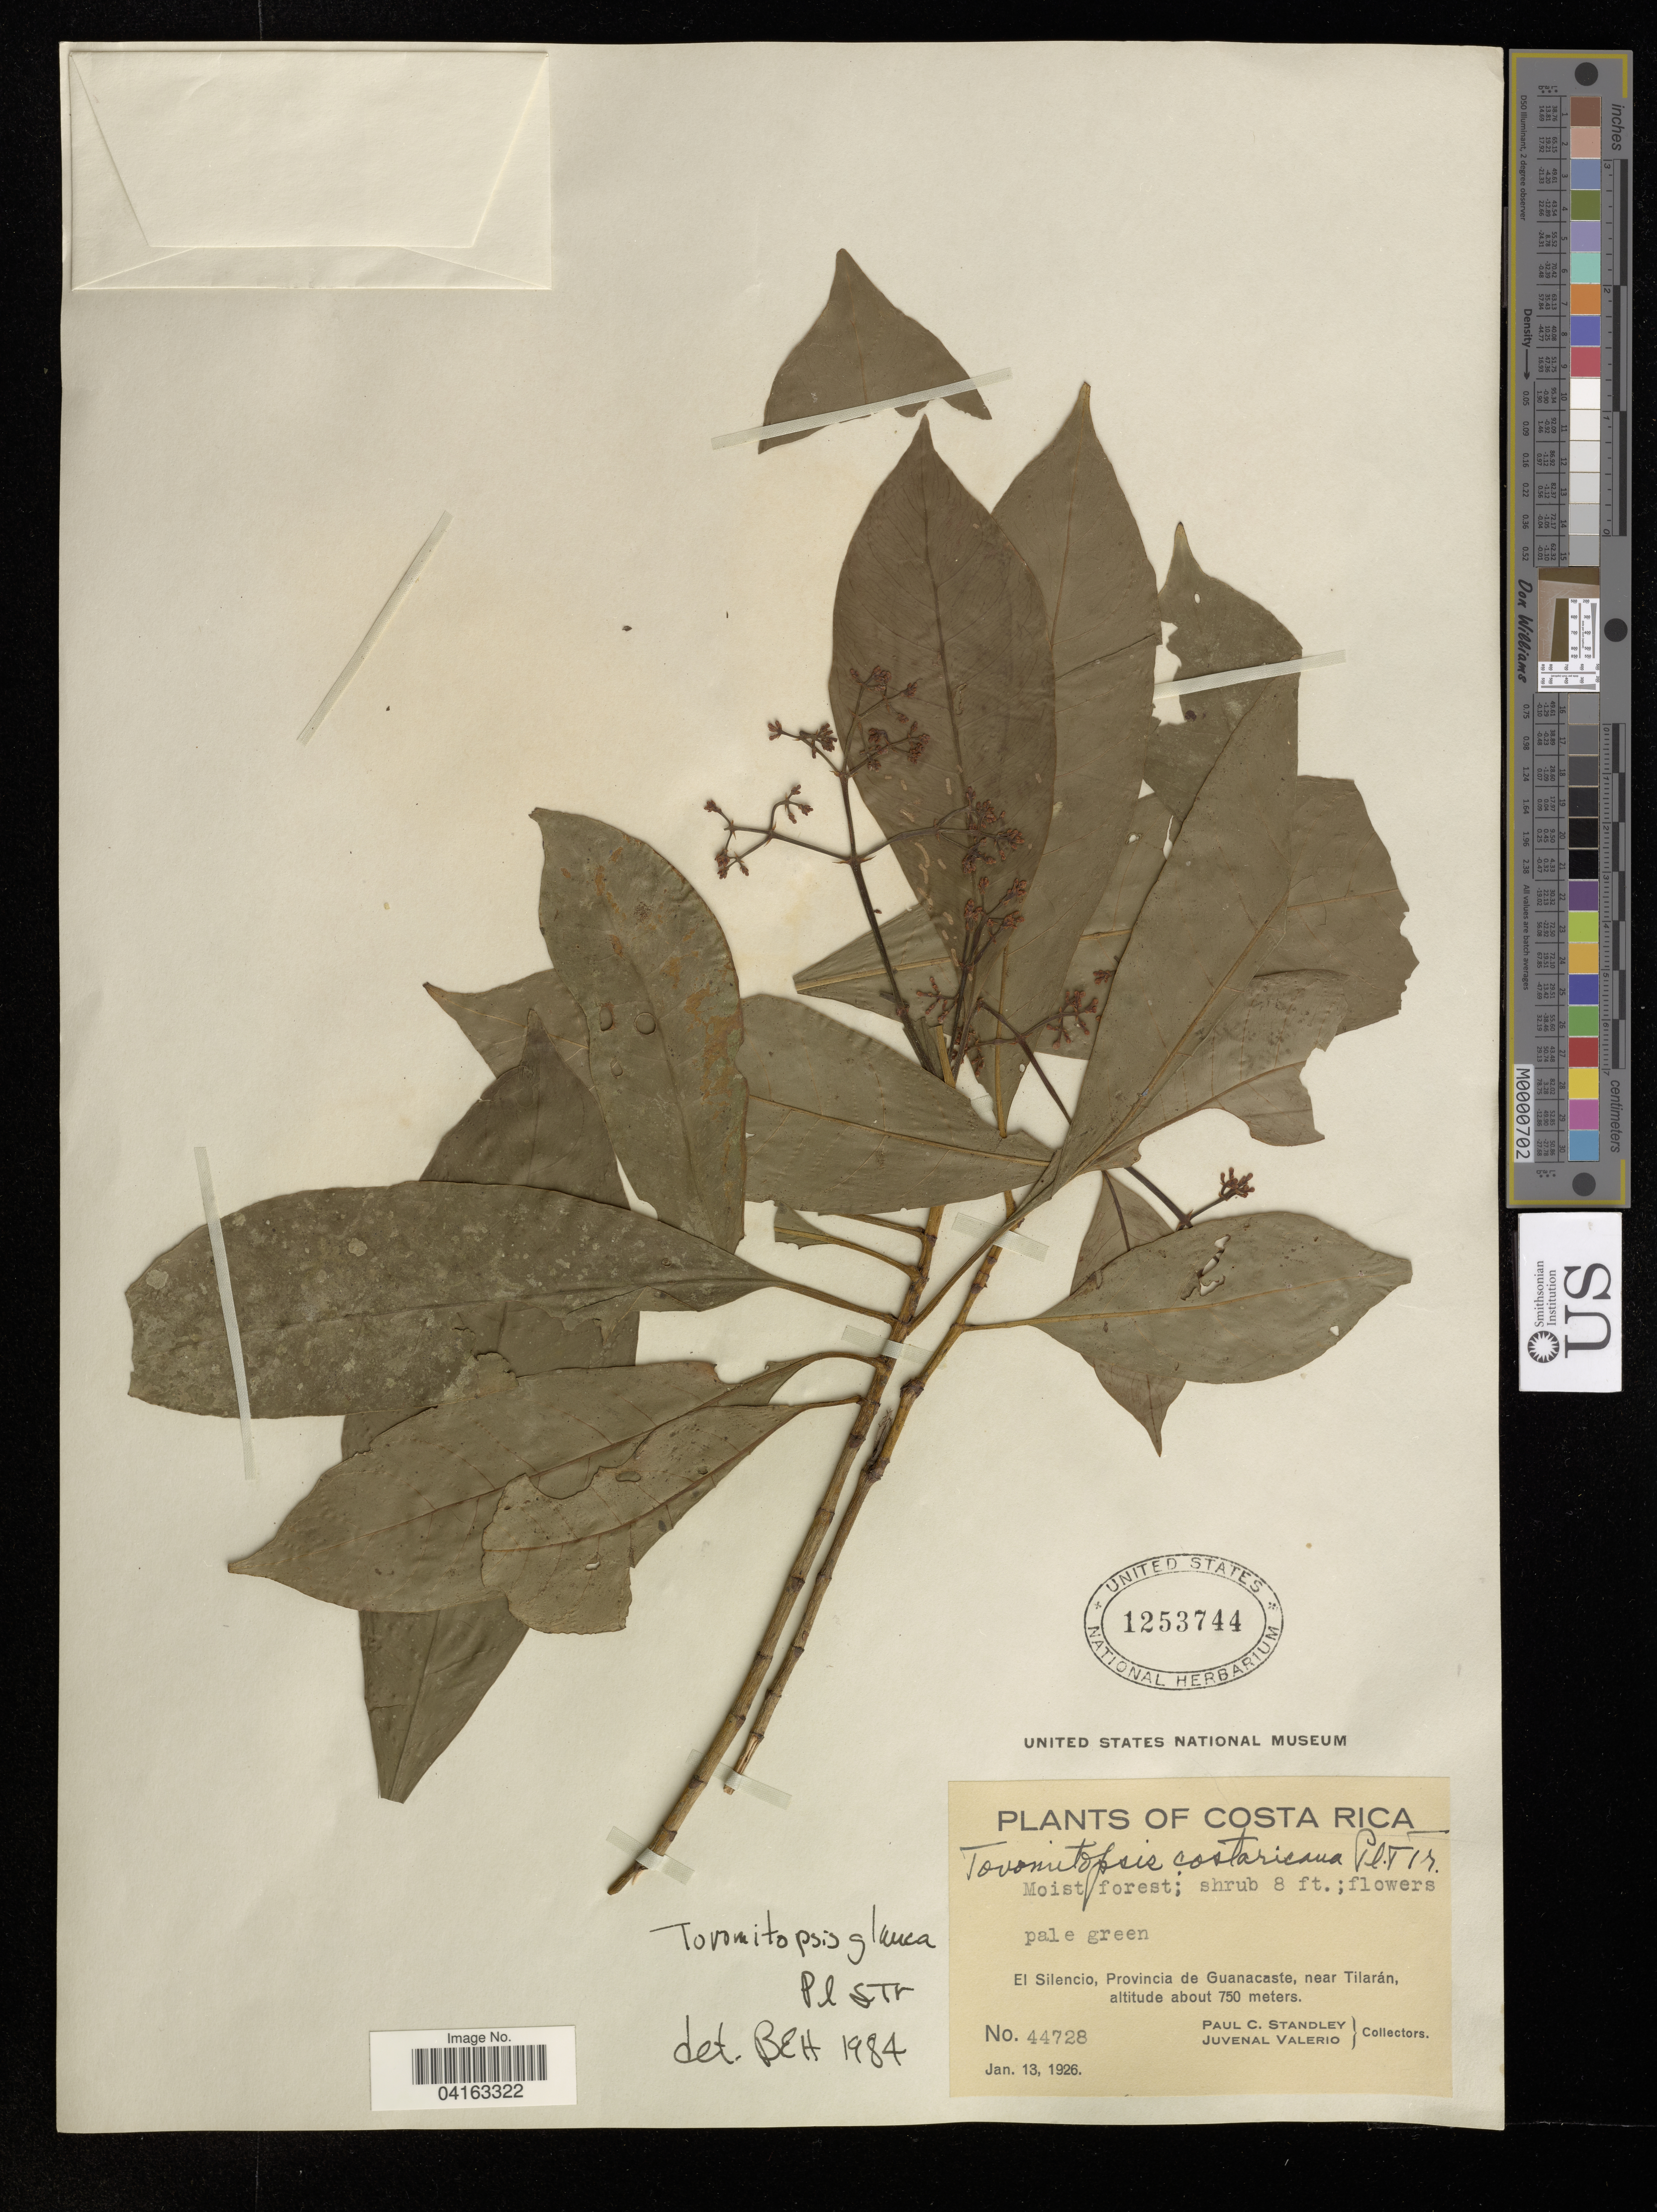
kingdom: Plantae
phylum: Tracheophyta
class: Magnoliopsida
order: Malpighiales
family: Clusiaceae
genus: Tovomitopsis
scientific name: Tovomitopsis glauca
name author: Oerst. et al.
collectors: P. C. Standley & J. Valerio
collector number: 44728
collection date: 1926-01-13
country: Costa Rica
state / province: Guanacaste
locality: El Silencio, Provincia de Guanacaste, near Tilarán.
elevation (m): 750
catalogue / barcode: US 1253744